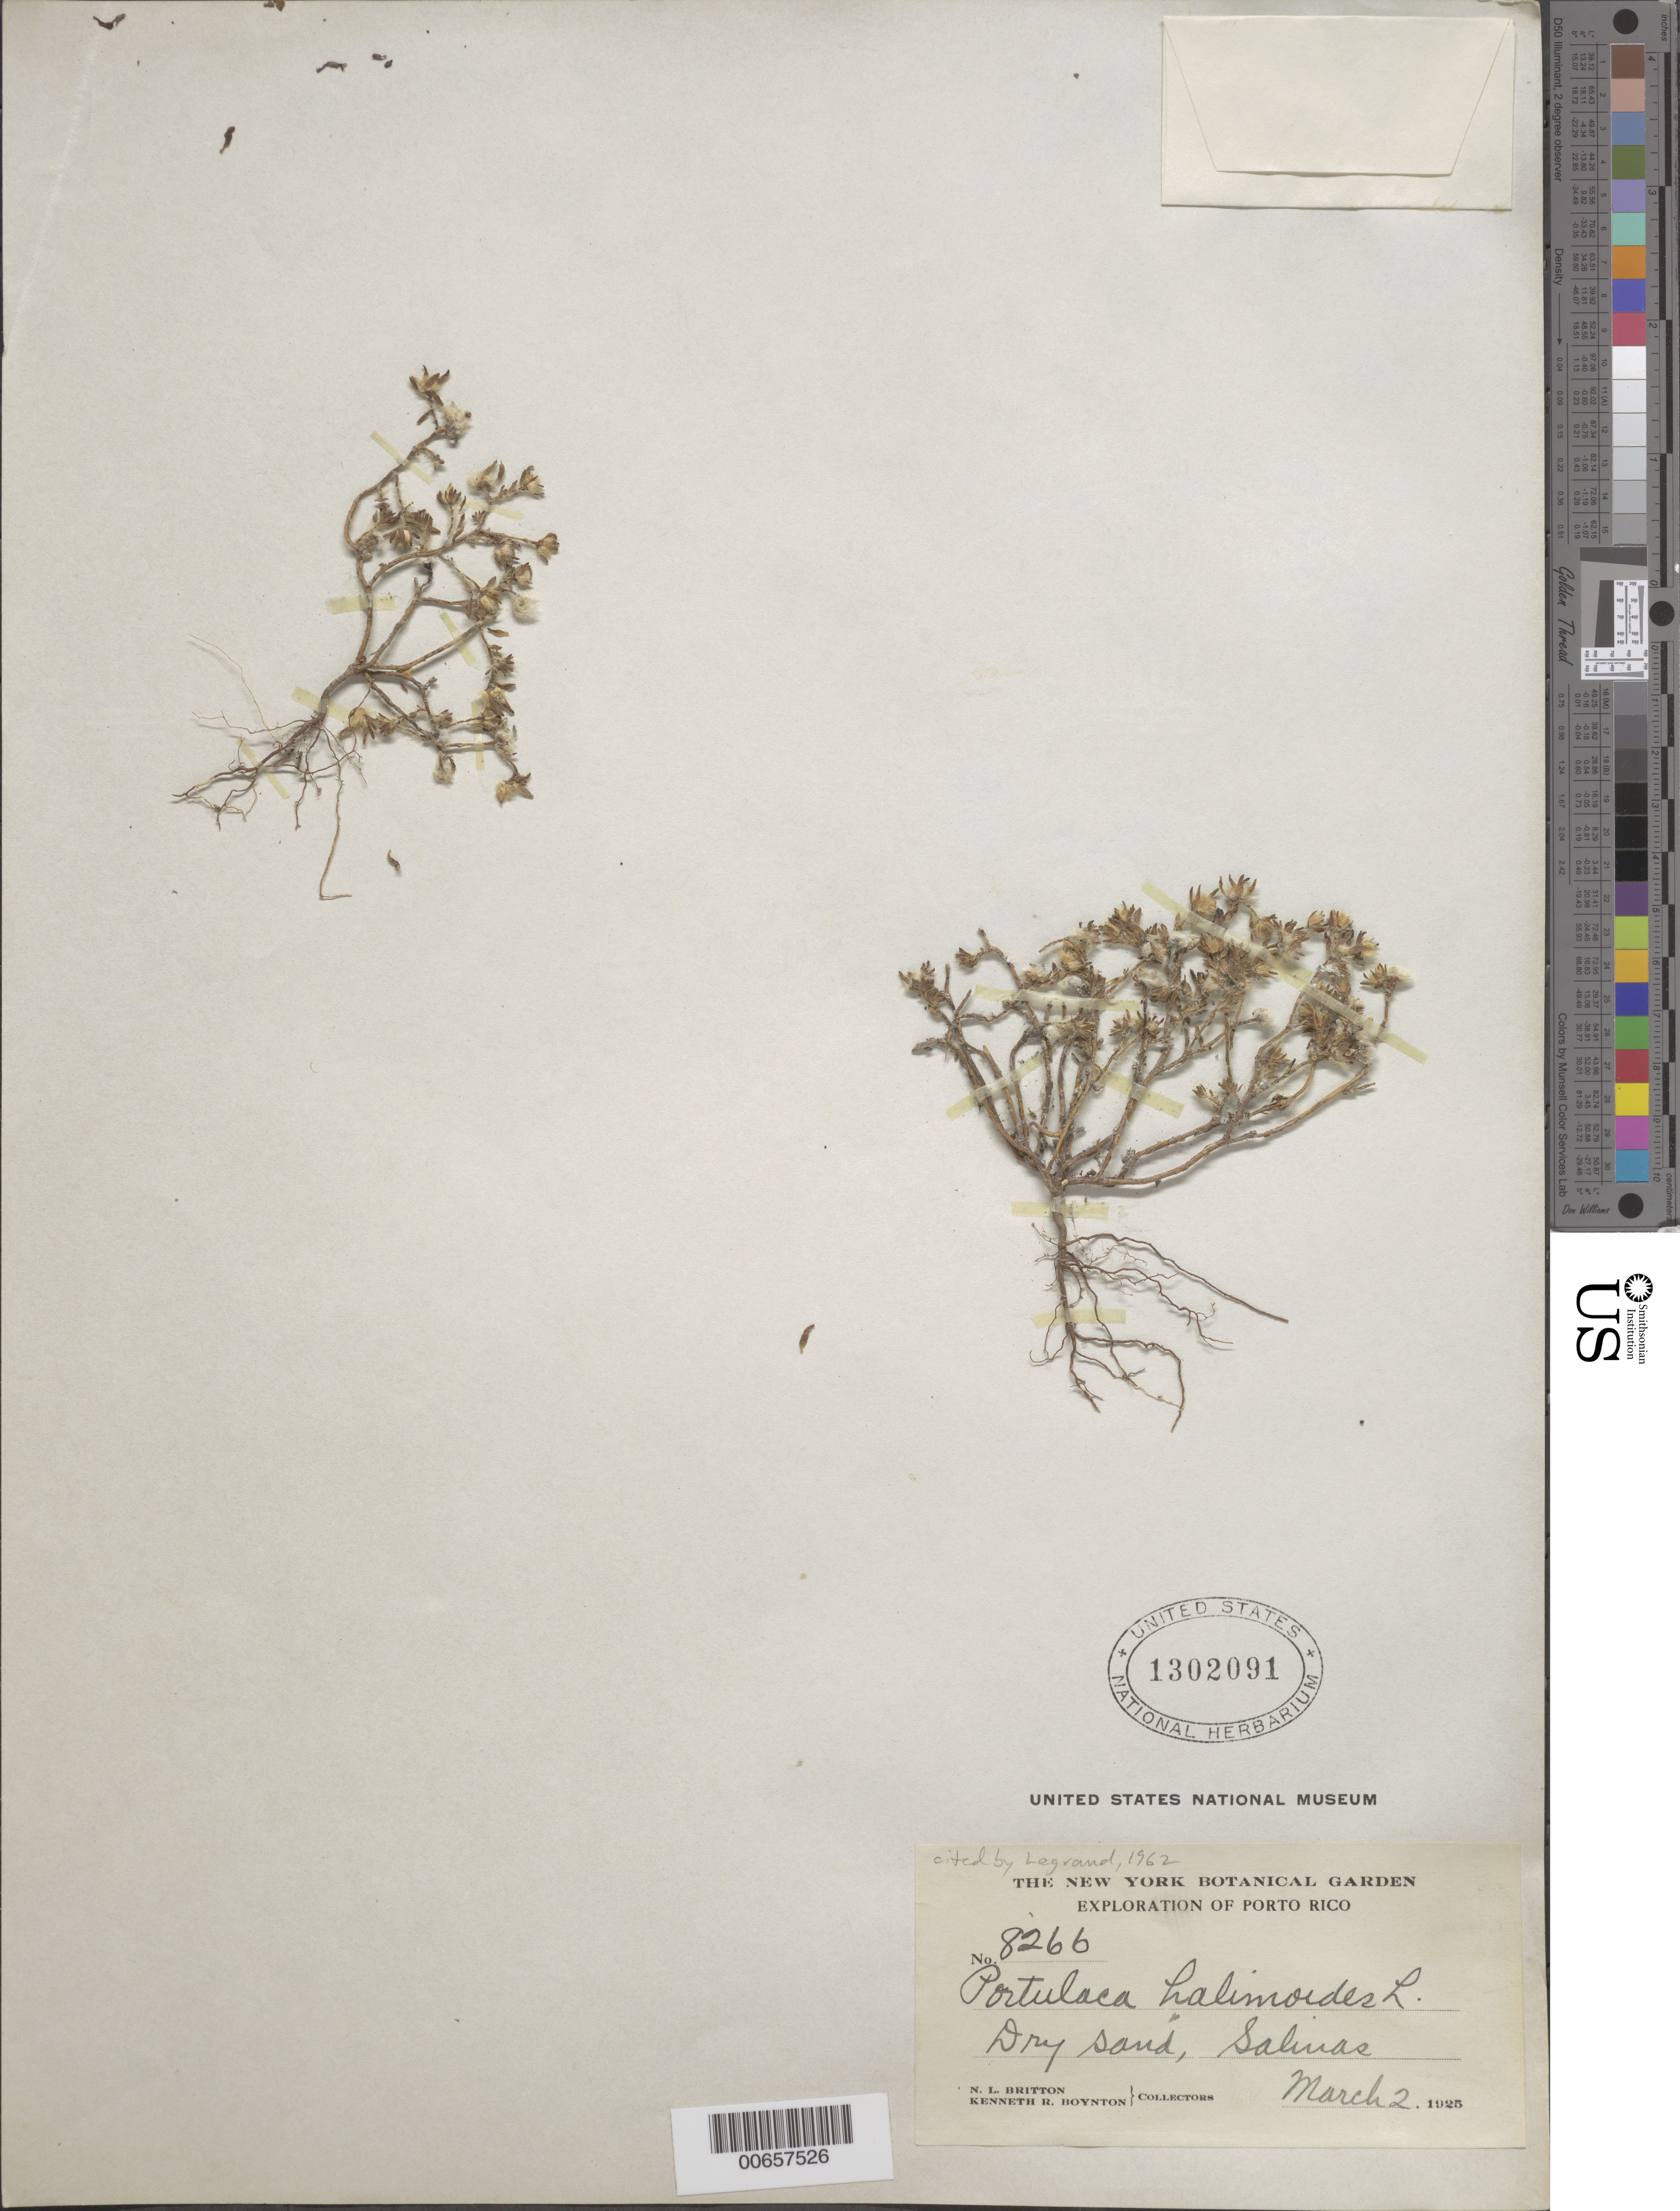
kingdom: Plantae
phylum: Tracheophyta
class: Magnoliopsida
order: Caryophyllales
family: Portulacaceae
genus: Portulaca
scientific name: Portulaca halimoides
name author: L.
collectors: N. Britton & K. Boynton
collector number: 8266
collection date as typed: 02 Mar 1925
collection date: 1925-03-02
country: Puerto Rico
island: Greater Antilles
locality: Salinas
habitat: Dry sand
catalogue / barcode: US 1302091